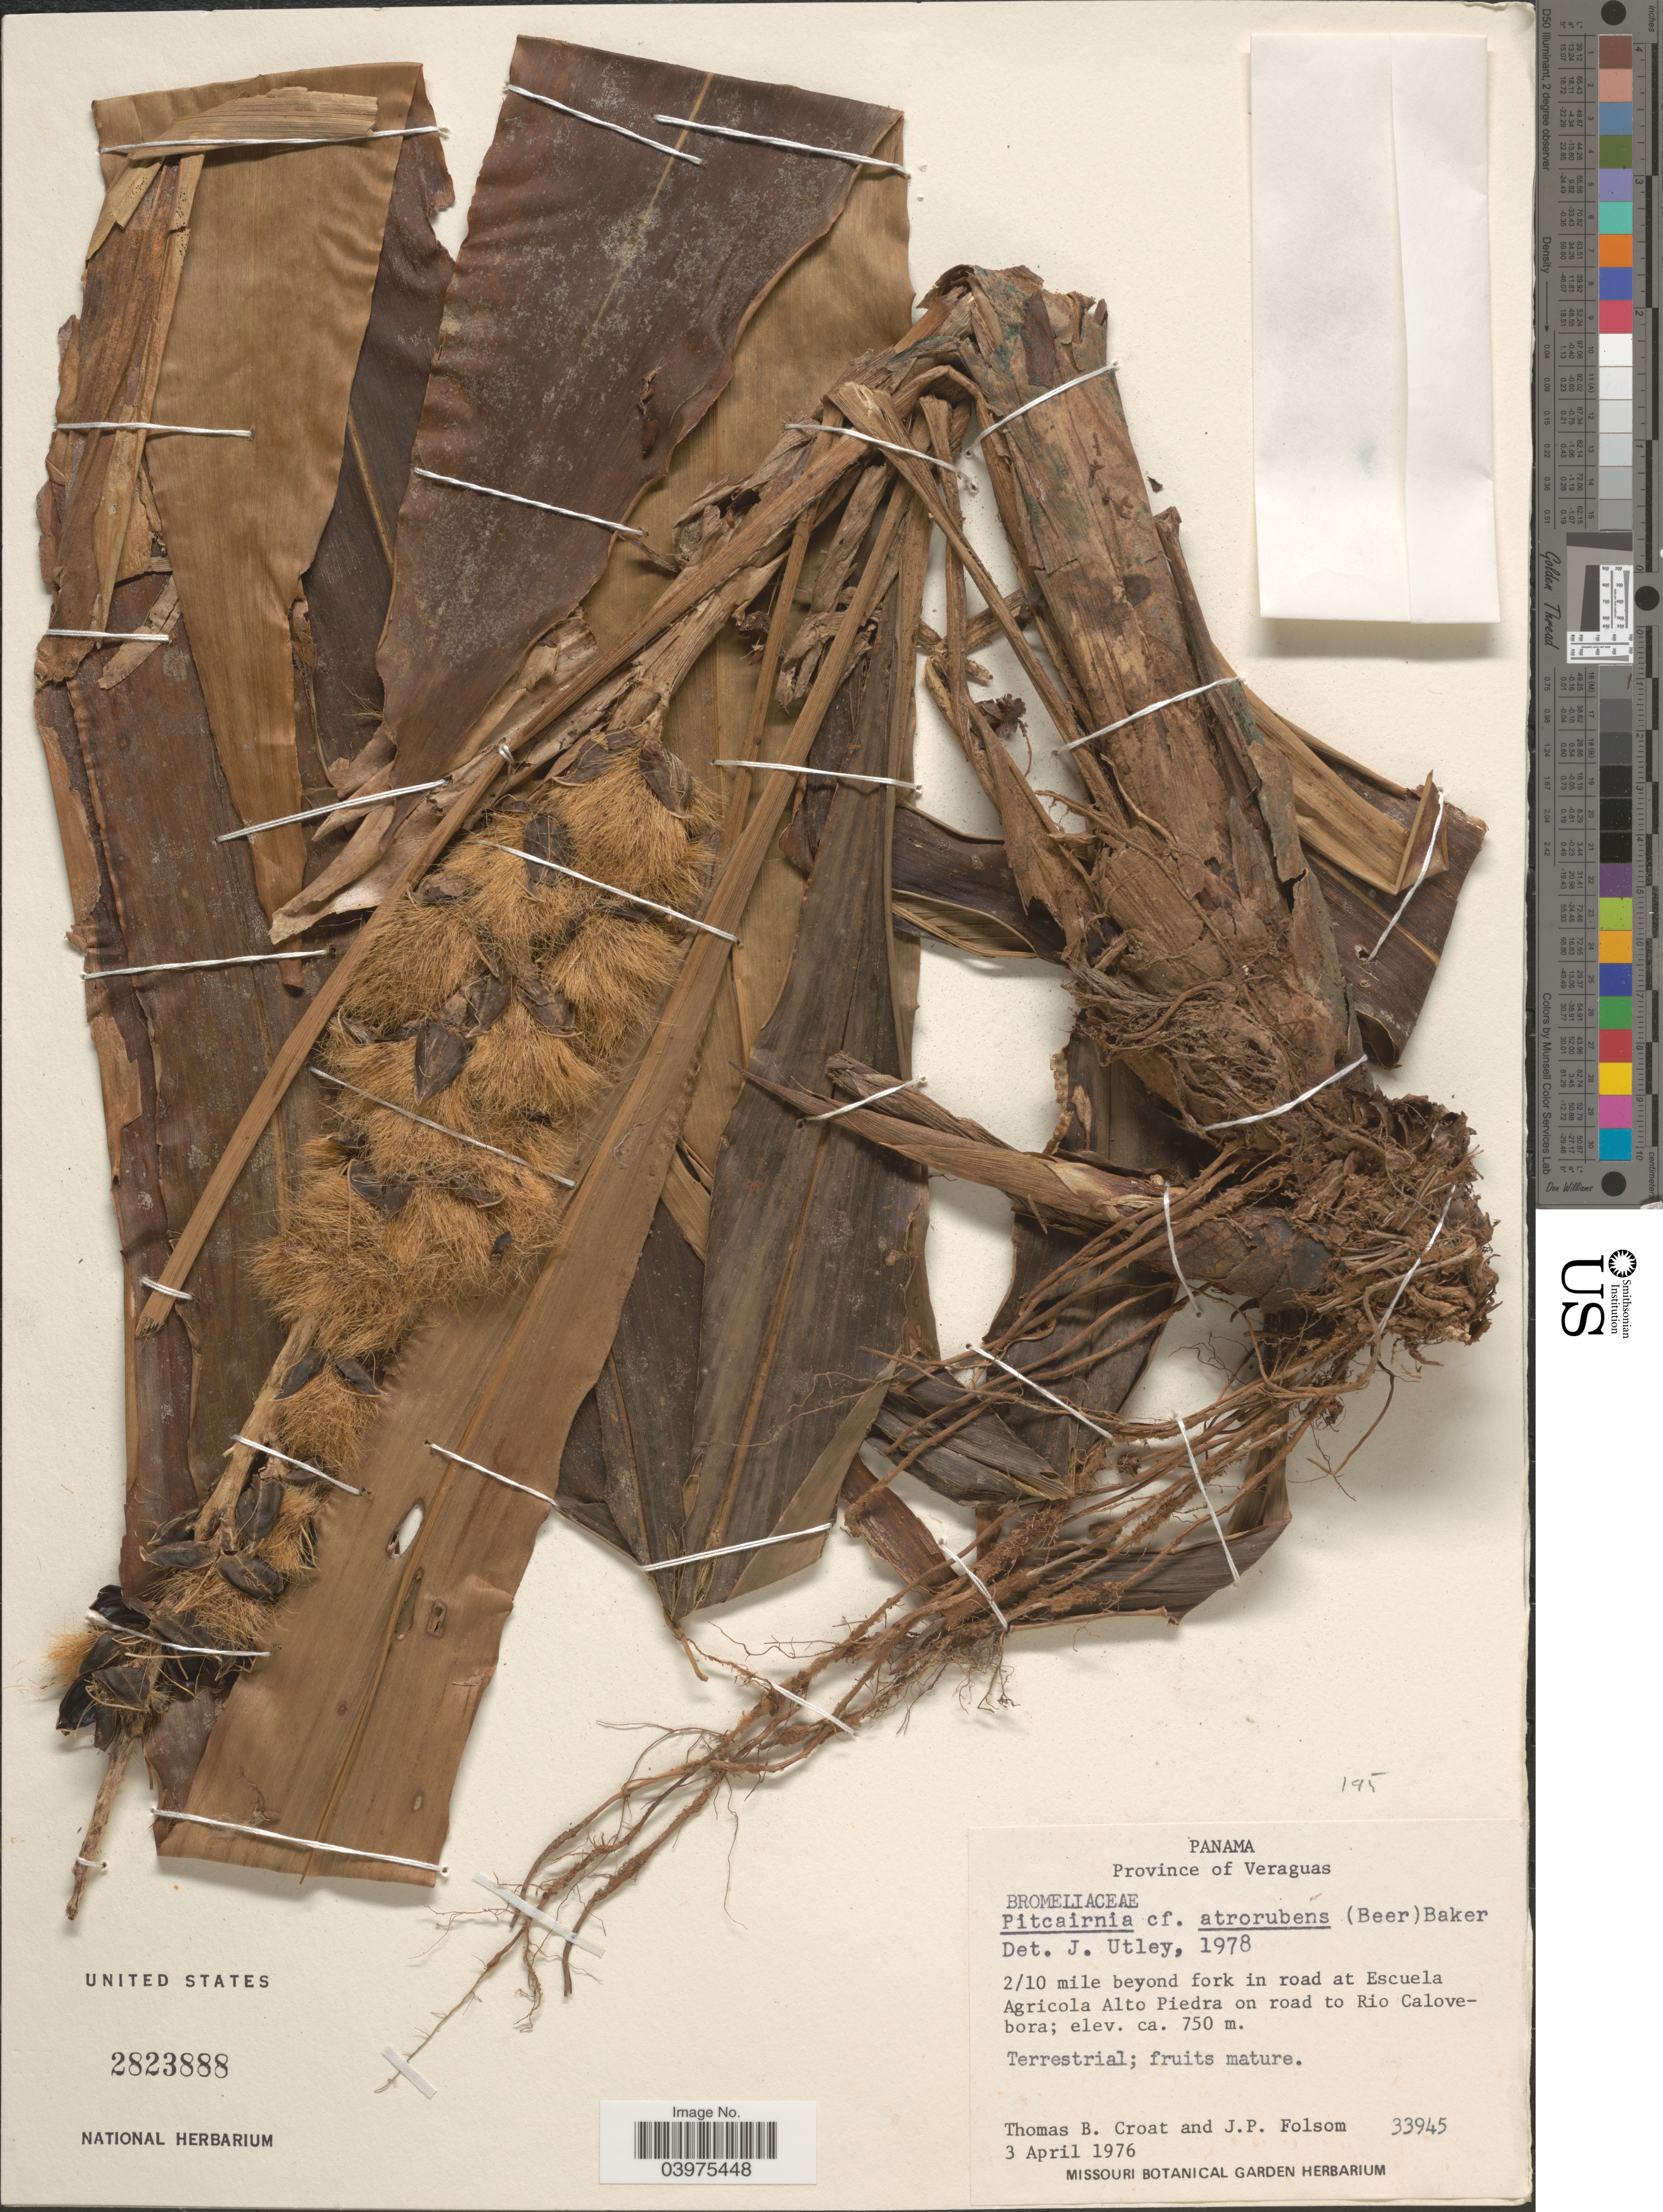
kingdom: Plantae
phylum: Tracheophyta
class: Liliopsida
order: Poales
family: Bromeliaceae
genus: Pitcairnia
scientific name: Pitcairnia atrorubens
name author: (Beer) Baker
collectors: T. B. Croat & J. P. Folsom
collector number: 33945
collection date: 1976-04-03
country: Panama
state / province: Veraguas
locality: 2/10 mile beyond fork in road at Escuela Agricola Alto Piedra on road to Rio Calovebora.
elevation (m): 750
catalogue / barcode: US 2823888